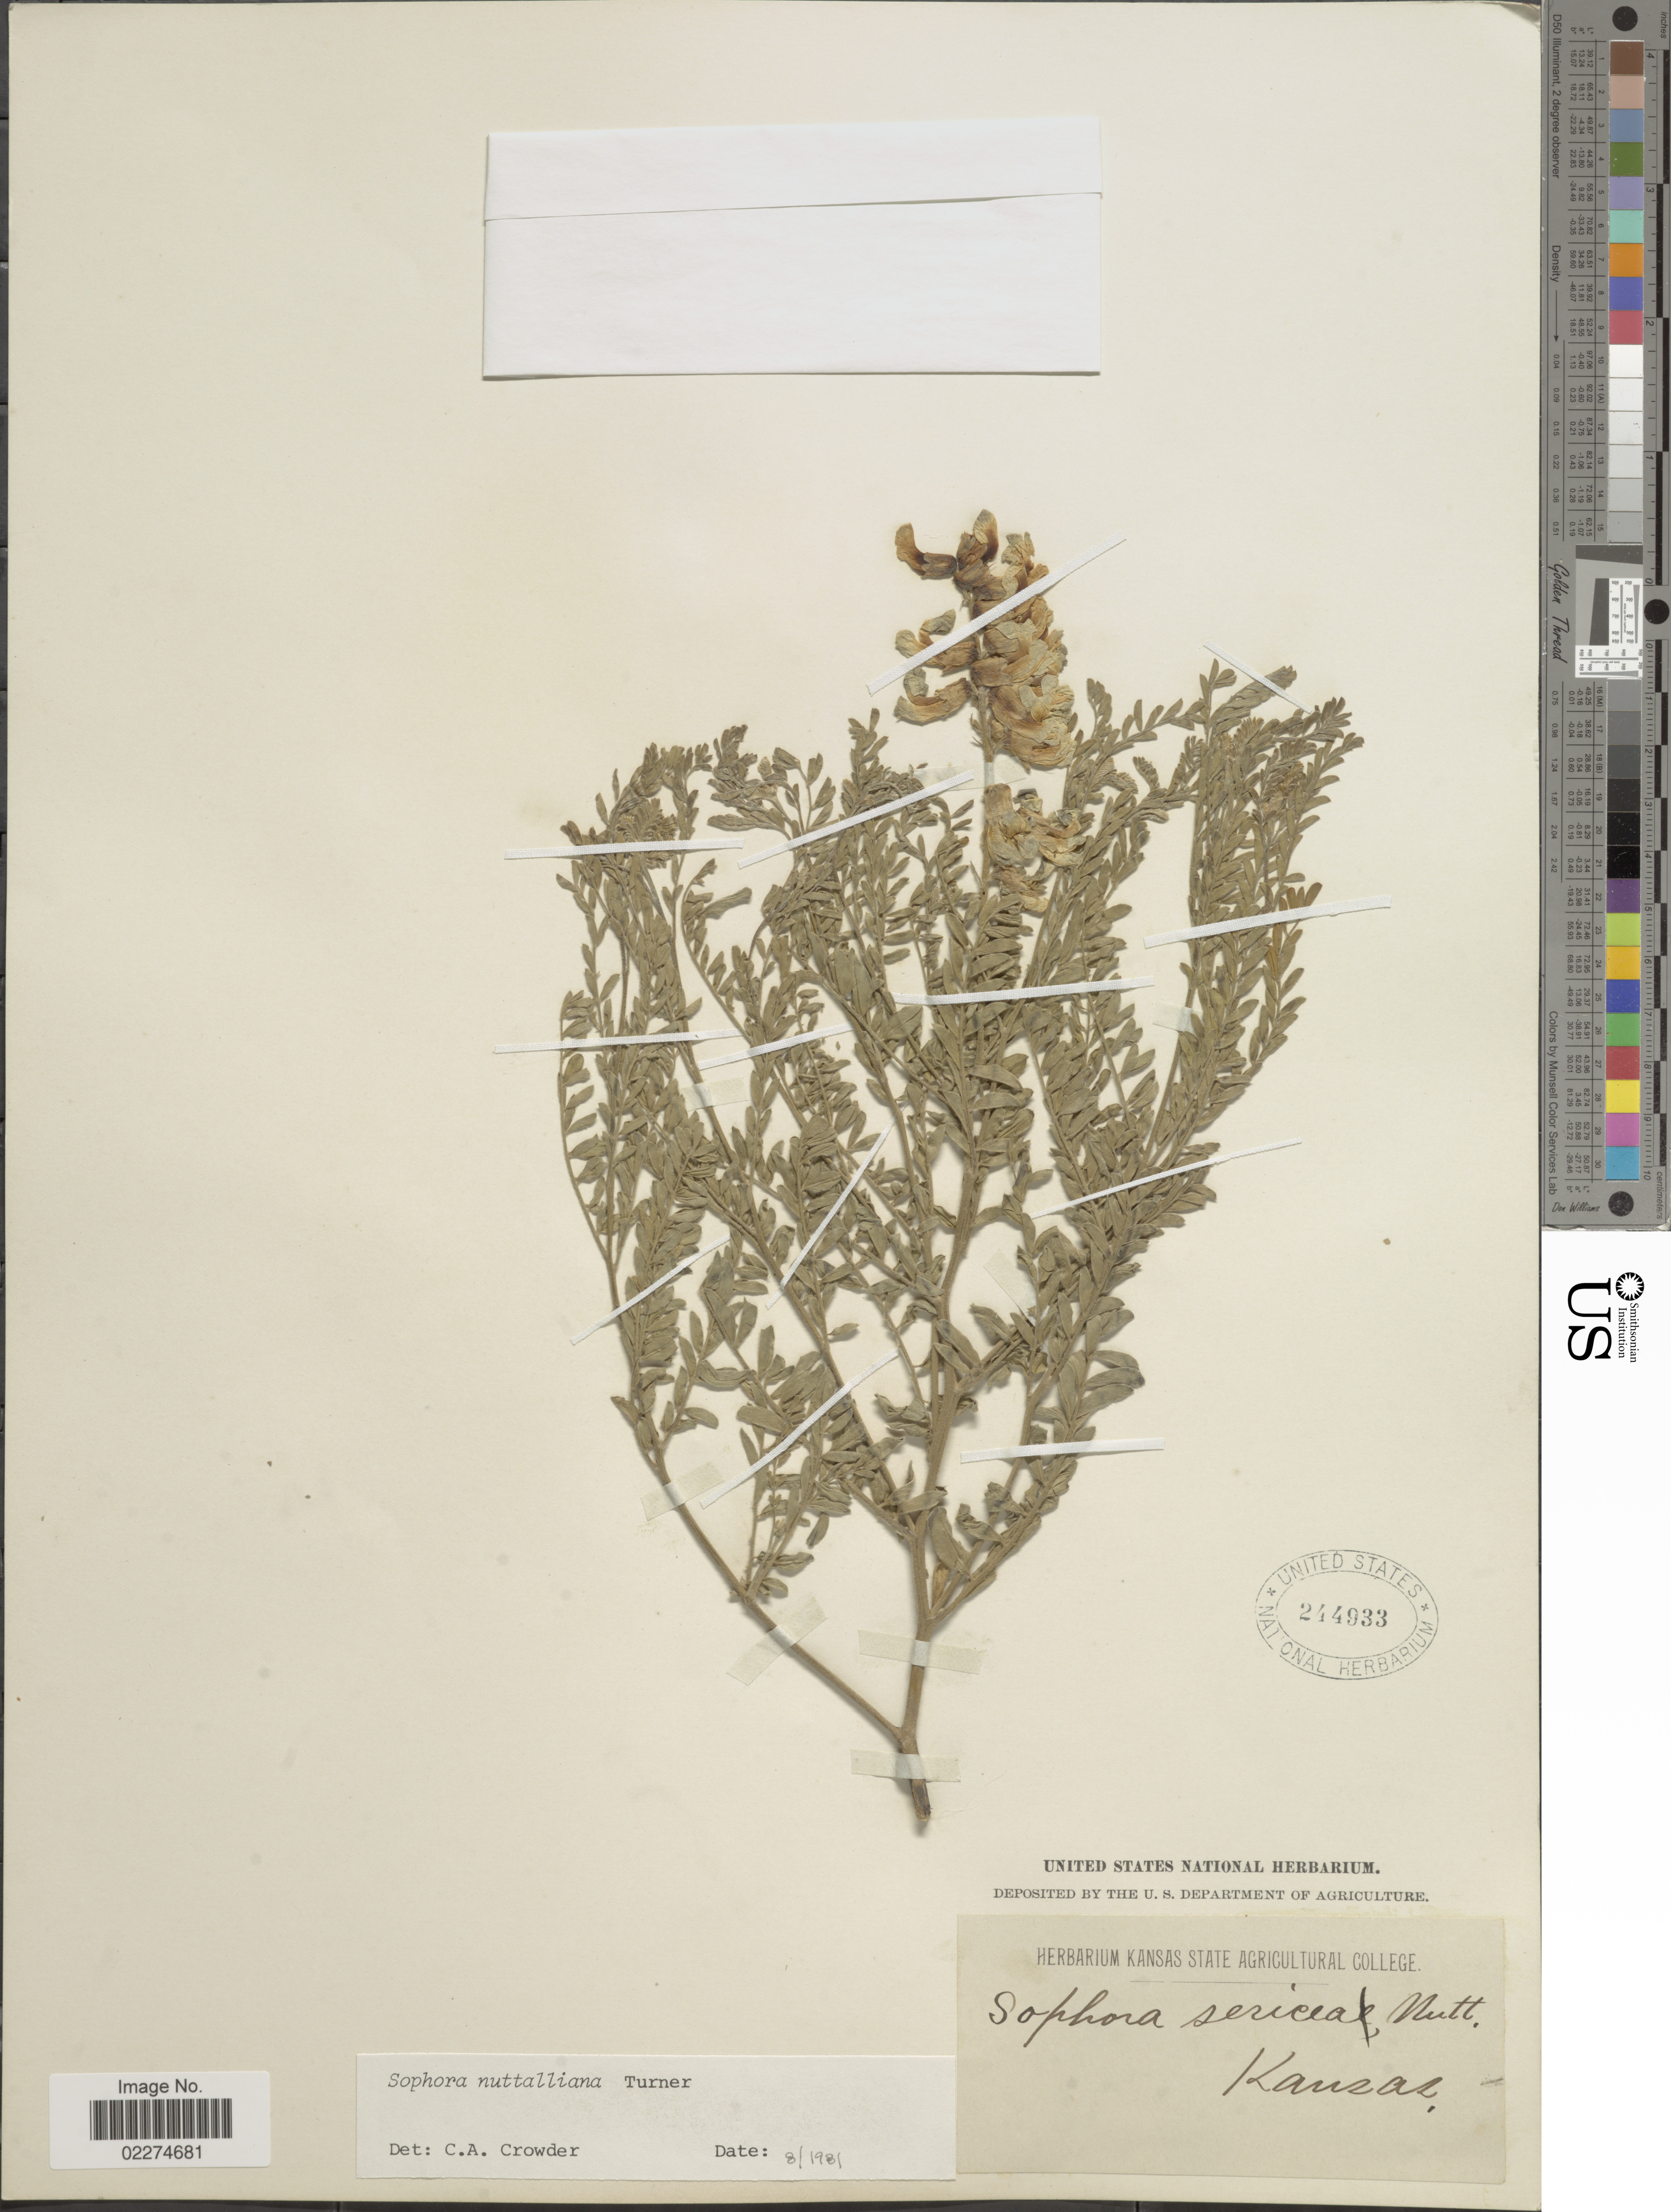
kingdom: Plantae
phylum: Tracheophyta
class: Magnoliopsida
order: Fabales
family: Fabaceae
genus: Sophora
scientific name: Sophora nuttalliana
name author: B.L. Turner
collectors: ex herb. Kansas State Agricultural College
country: United States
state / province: Kansas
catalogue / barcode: US 244933